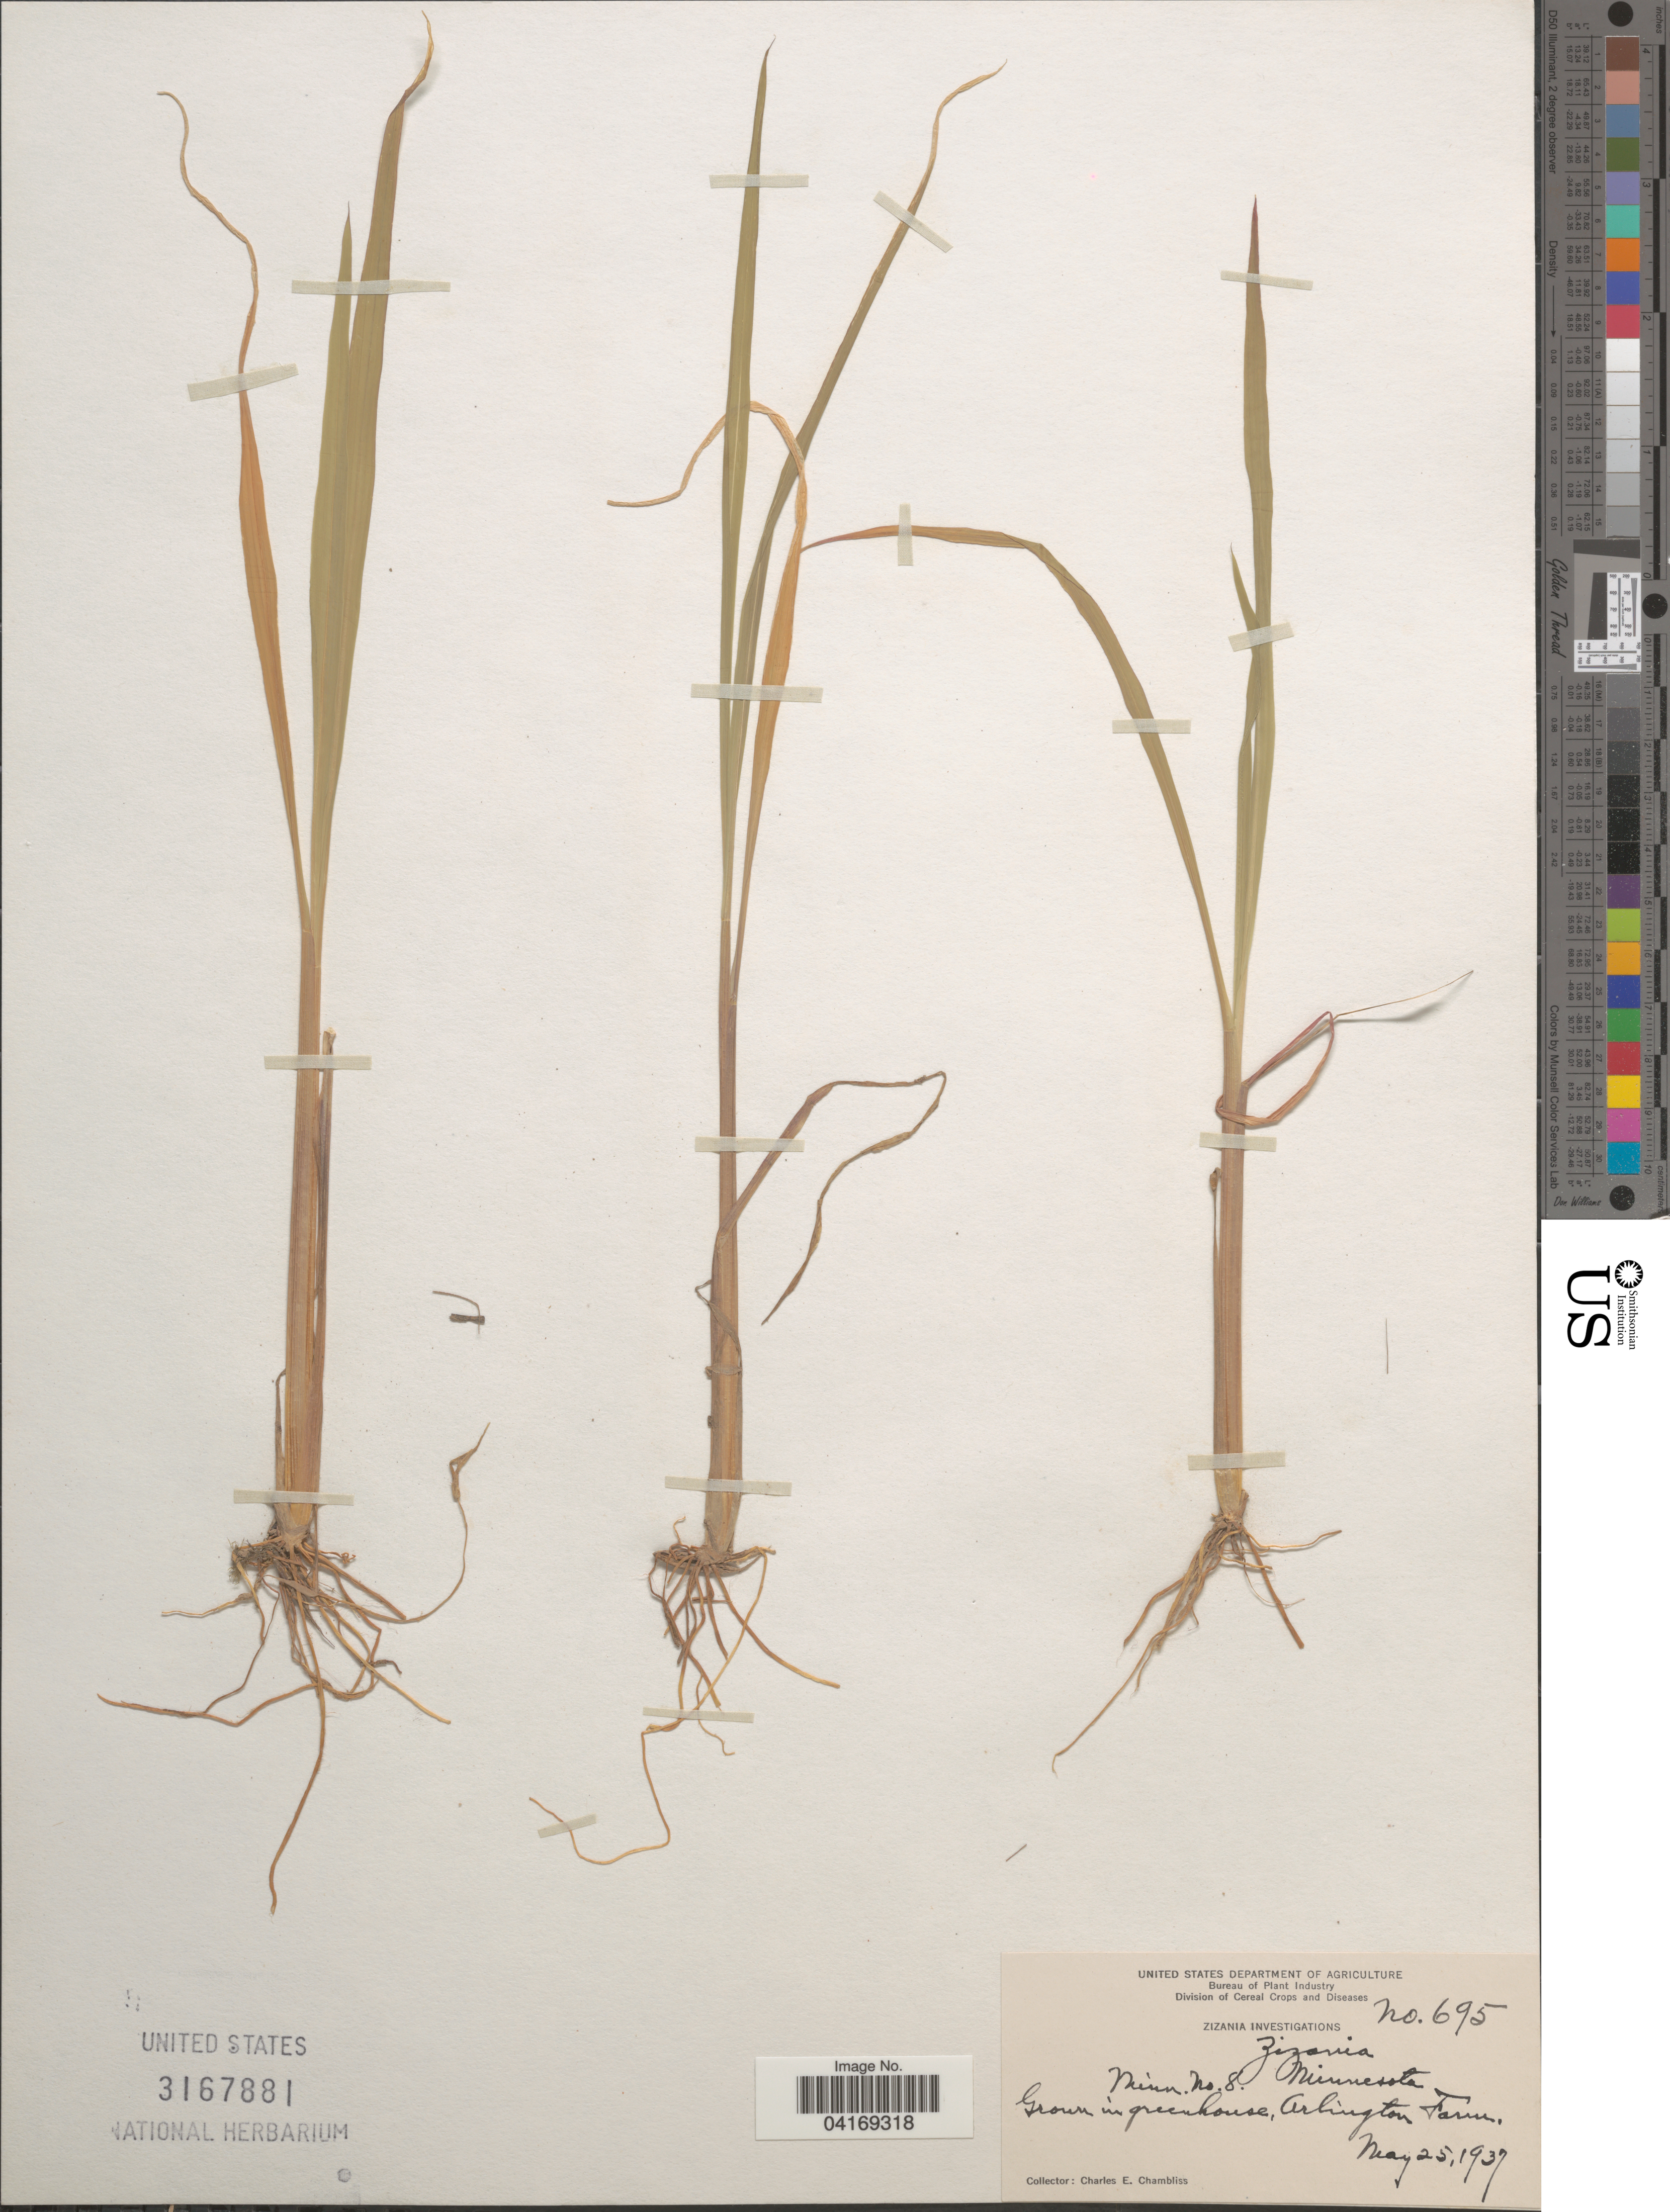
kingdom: Plantae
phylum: Tracheophyta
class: Liliopsida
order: Poales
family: Poaceae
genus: Zizania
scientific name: Zizania sp.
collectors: C. Chambliss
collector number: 695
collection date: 1937-05-25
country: United States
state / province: Virginia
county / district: Arlington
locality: In greenhouse, Arlington Farm.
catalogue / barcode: US 3167881